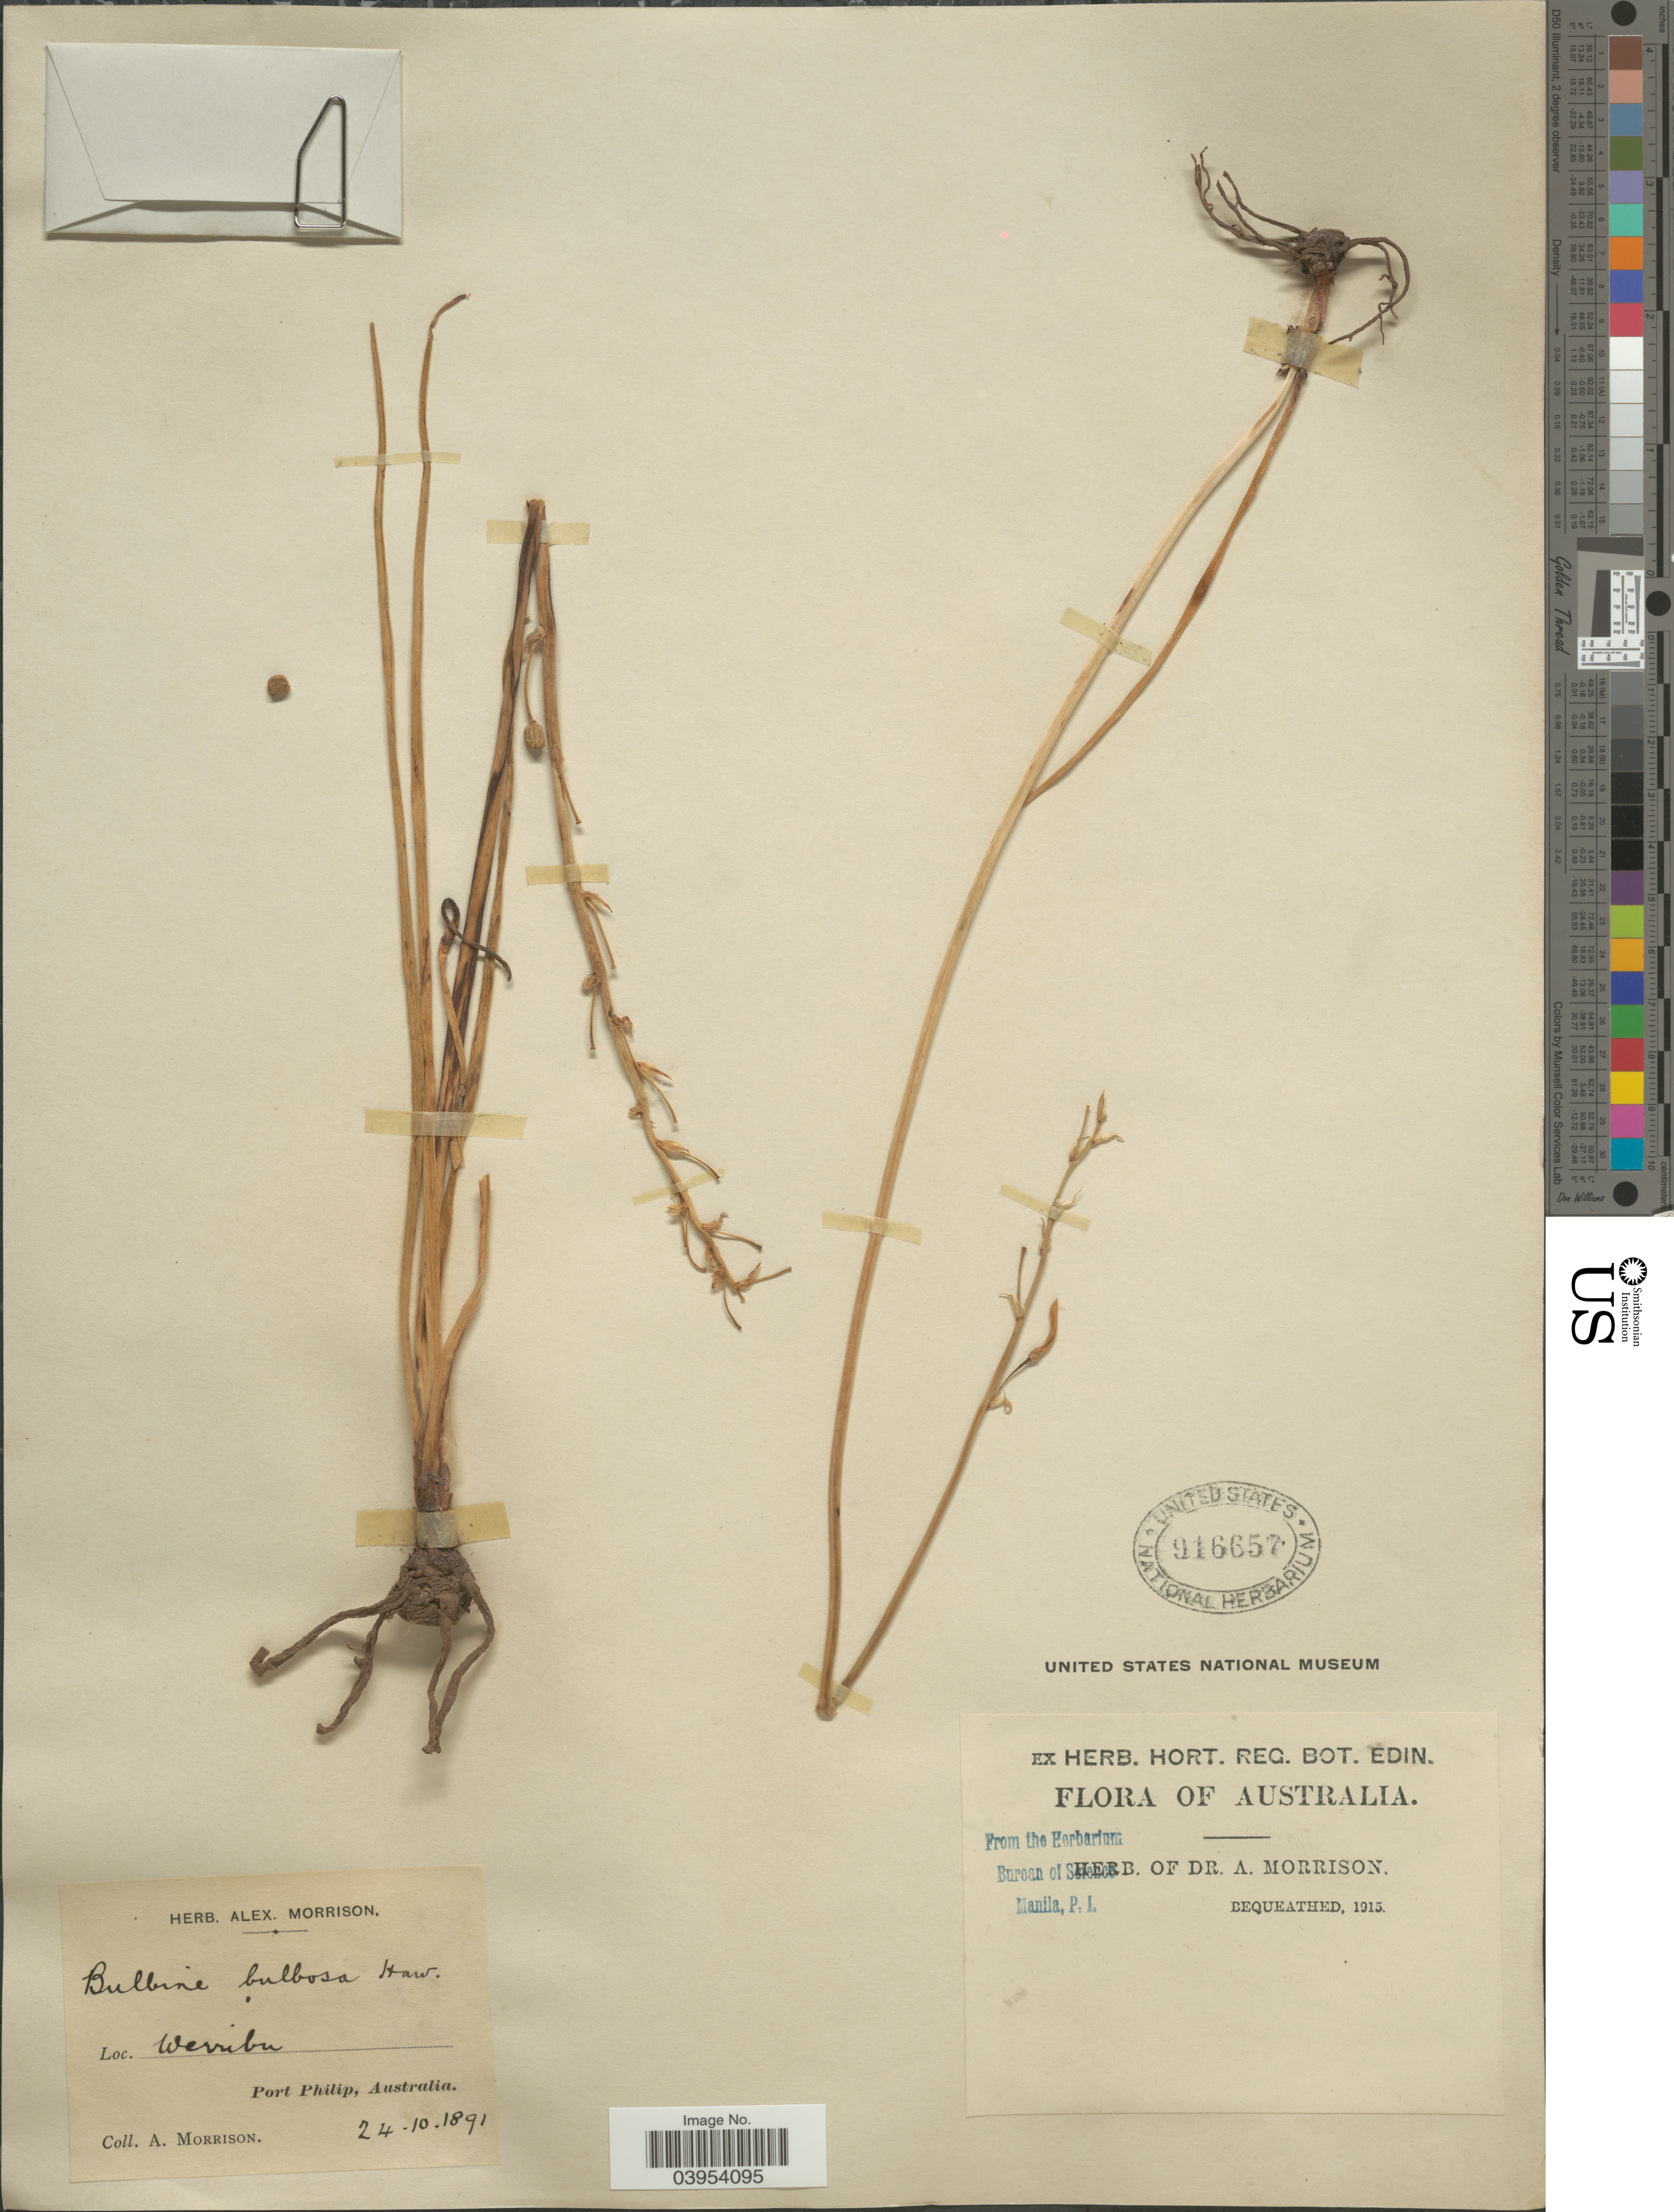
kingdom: Plantae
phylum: Tracheophyta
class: Liliopsida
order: Asparagales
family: Asphodelaceae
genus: Bulbine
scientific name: Bulbine bulbosa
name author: (R. Br.) Haw.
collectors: A. Morrison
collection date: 1891-10-24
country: Australia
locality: Port Philip. Werribee.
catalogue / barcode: US 916657